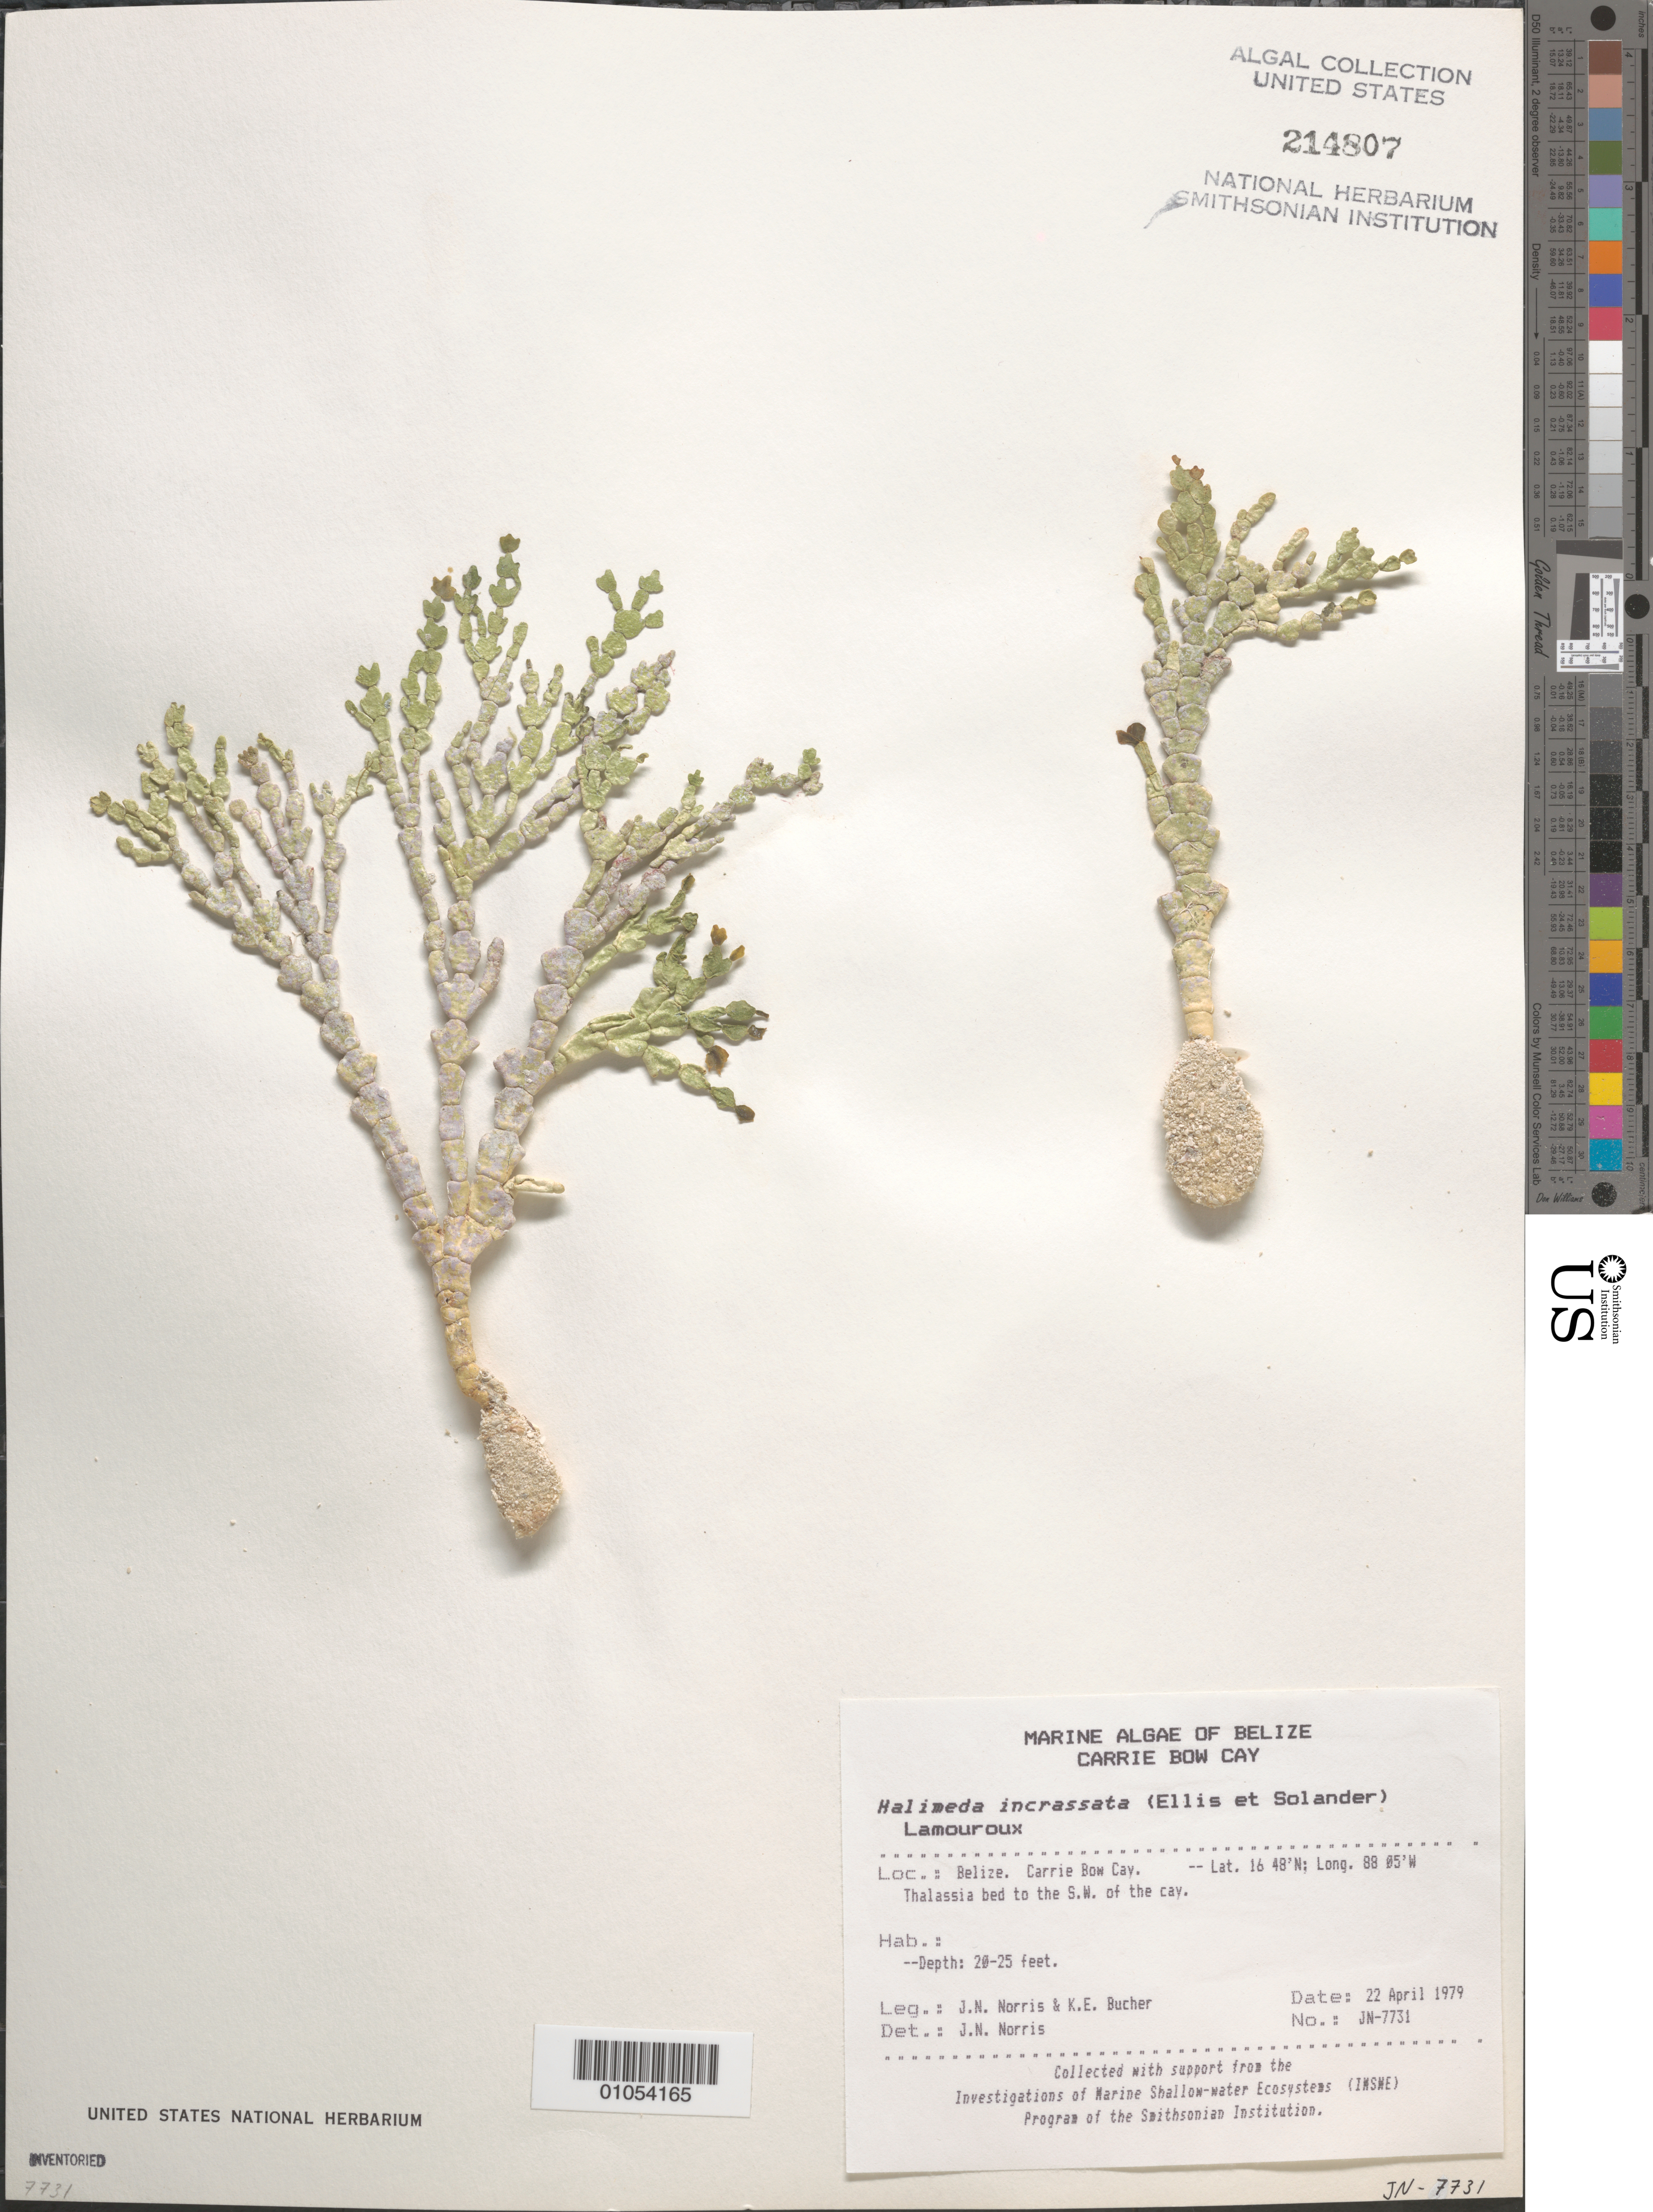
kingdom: Plantae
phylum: Chlorophyta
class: Ulvophyceae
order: Bryopsidales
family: Halimedaceae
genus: Halimeda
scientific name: Halimeda incrassata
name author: (J. Ellis) J.V.Lamouroux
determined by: Norris, James N.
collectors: J. N. Norris & K. E. Bucher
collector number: JN-7731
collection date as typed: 22 Apr 1979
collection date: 1979-04-22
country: Belize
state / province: Stann Creek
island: Carrie Bow Cay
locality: Thalassia bed southwest of the cay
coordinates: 16 48'N, 88 05'W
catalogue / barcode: US 214807